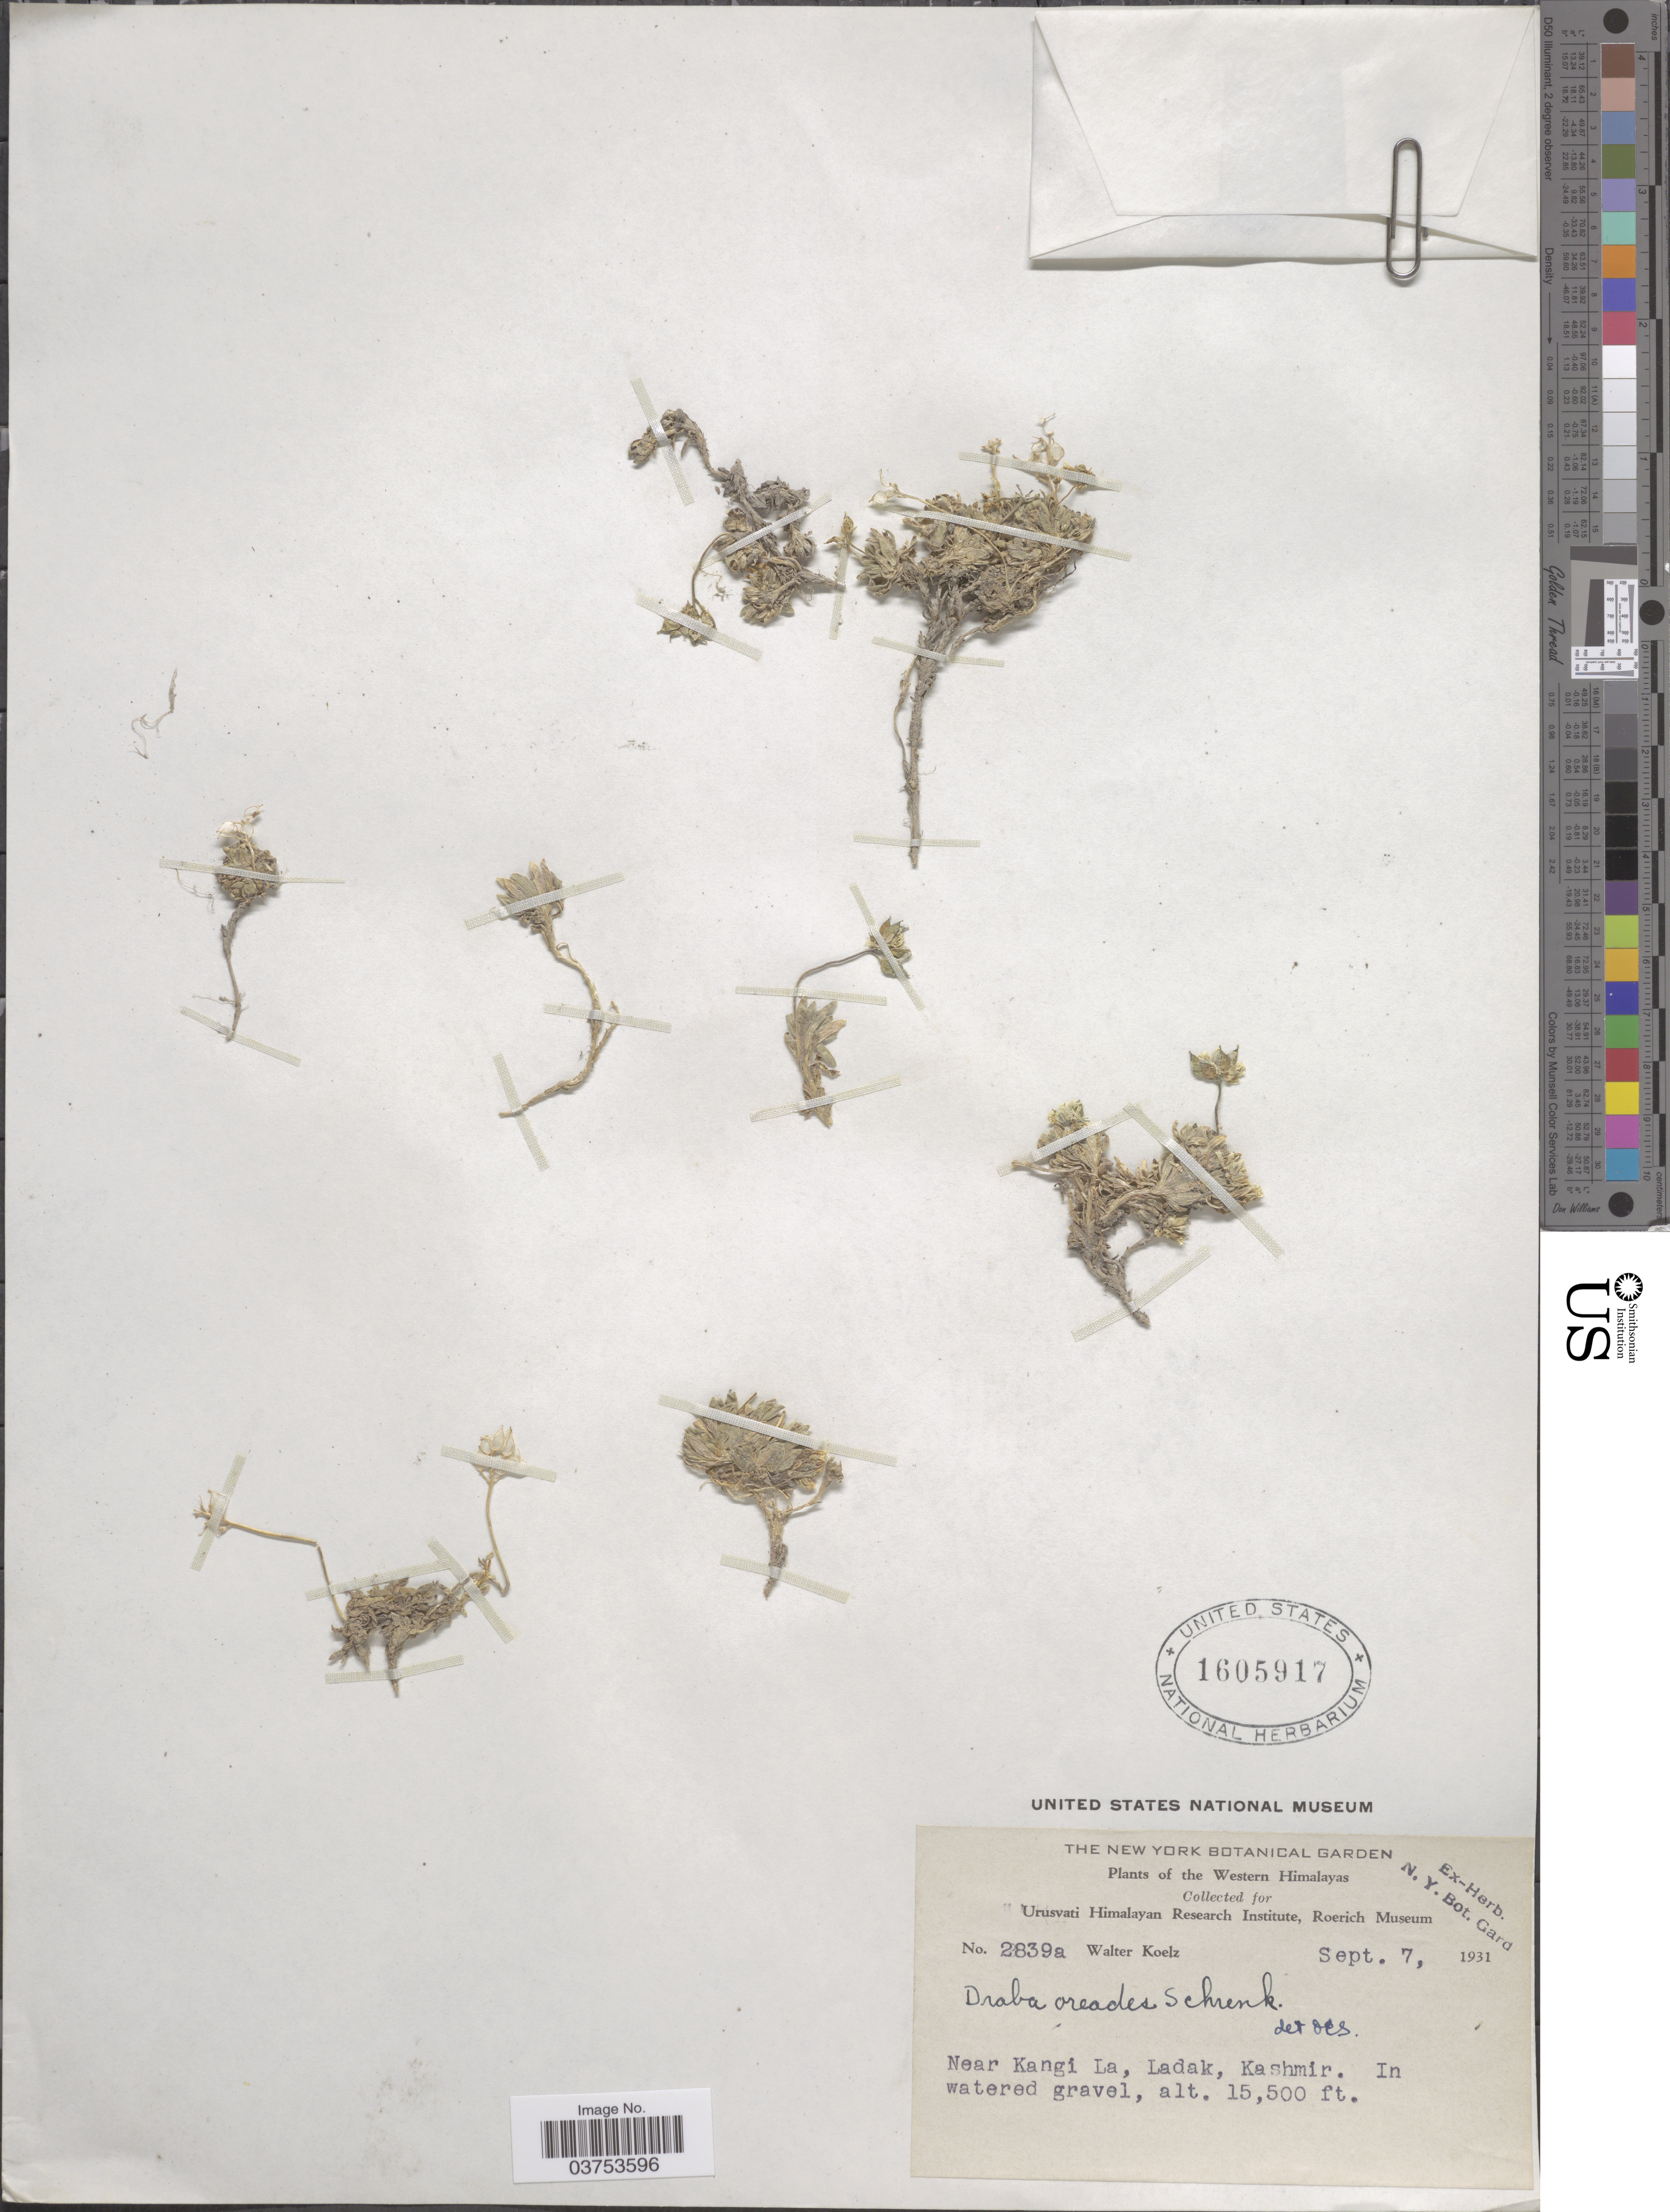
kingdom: Plantae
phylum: Tracheophyta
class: Magnoliopsida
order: Brassicales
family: Brassicaceae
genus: Draba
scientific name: Draba oreadum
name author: Maire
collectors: W. N. Koelz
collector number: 2839a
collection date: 1931-09-07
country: India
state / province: Ladakh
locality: The Western Himalayas. Near Kangi La, Ladak.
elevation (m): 4724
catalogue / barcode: US 1605917